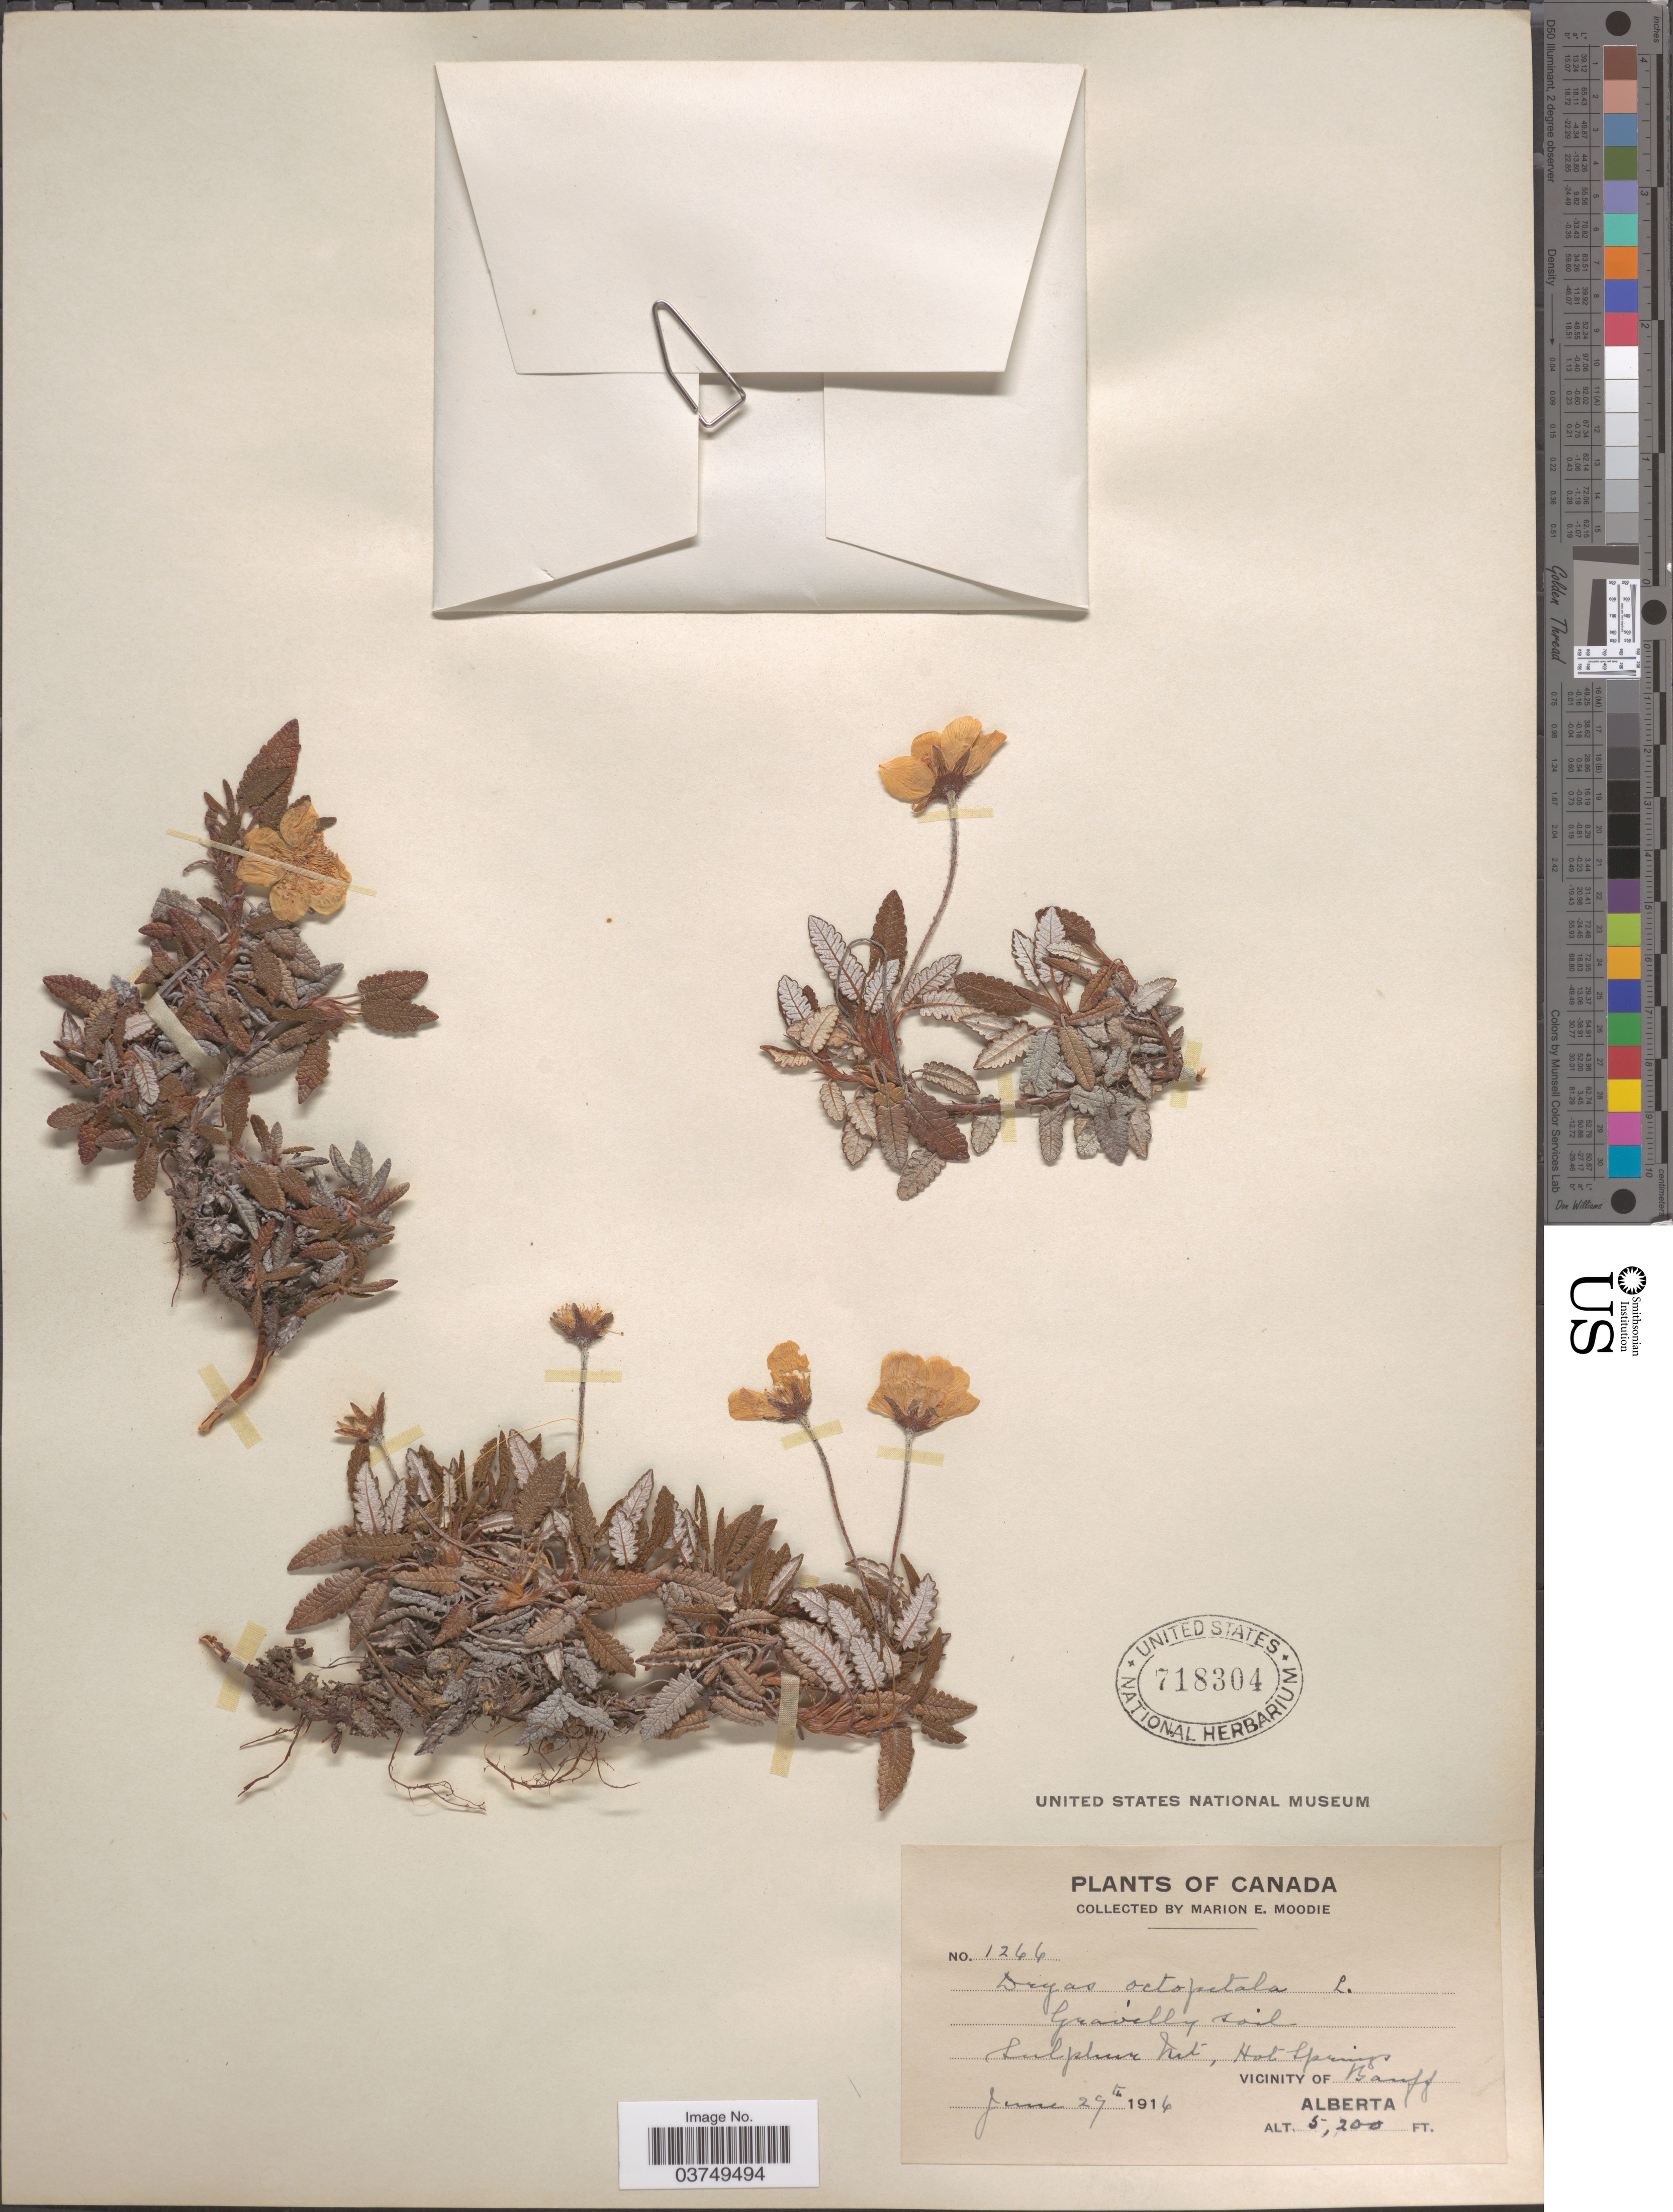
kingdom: Plantae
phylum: Tracheophyta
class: Magnoliopsida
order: Rosales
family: Rosaceae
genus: Dryas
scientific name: Dryas hookeriana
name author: Juz.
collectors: M. E. Moodie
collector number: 1266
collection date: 1916-06-29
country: Canada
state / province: Alberta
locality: Sulphur Mt. Hot Springs. Vicinity of Banff.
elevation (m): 1585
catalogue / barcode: US 718304